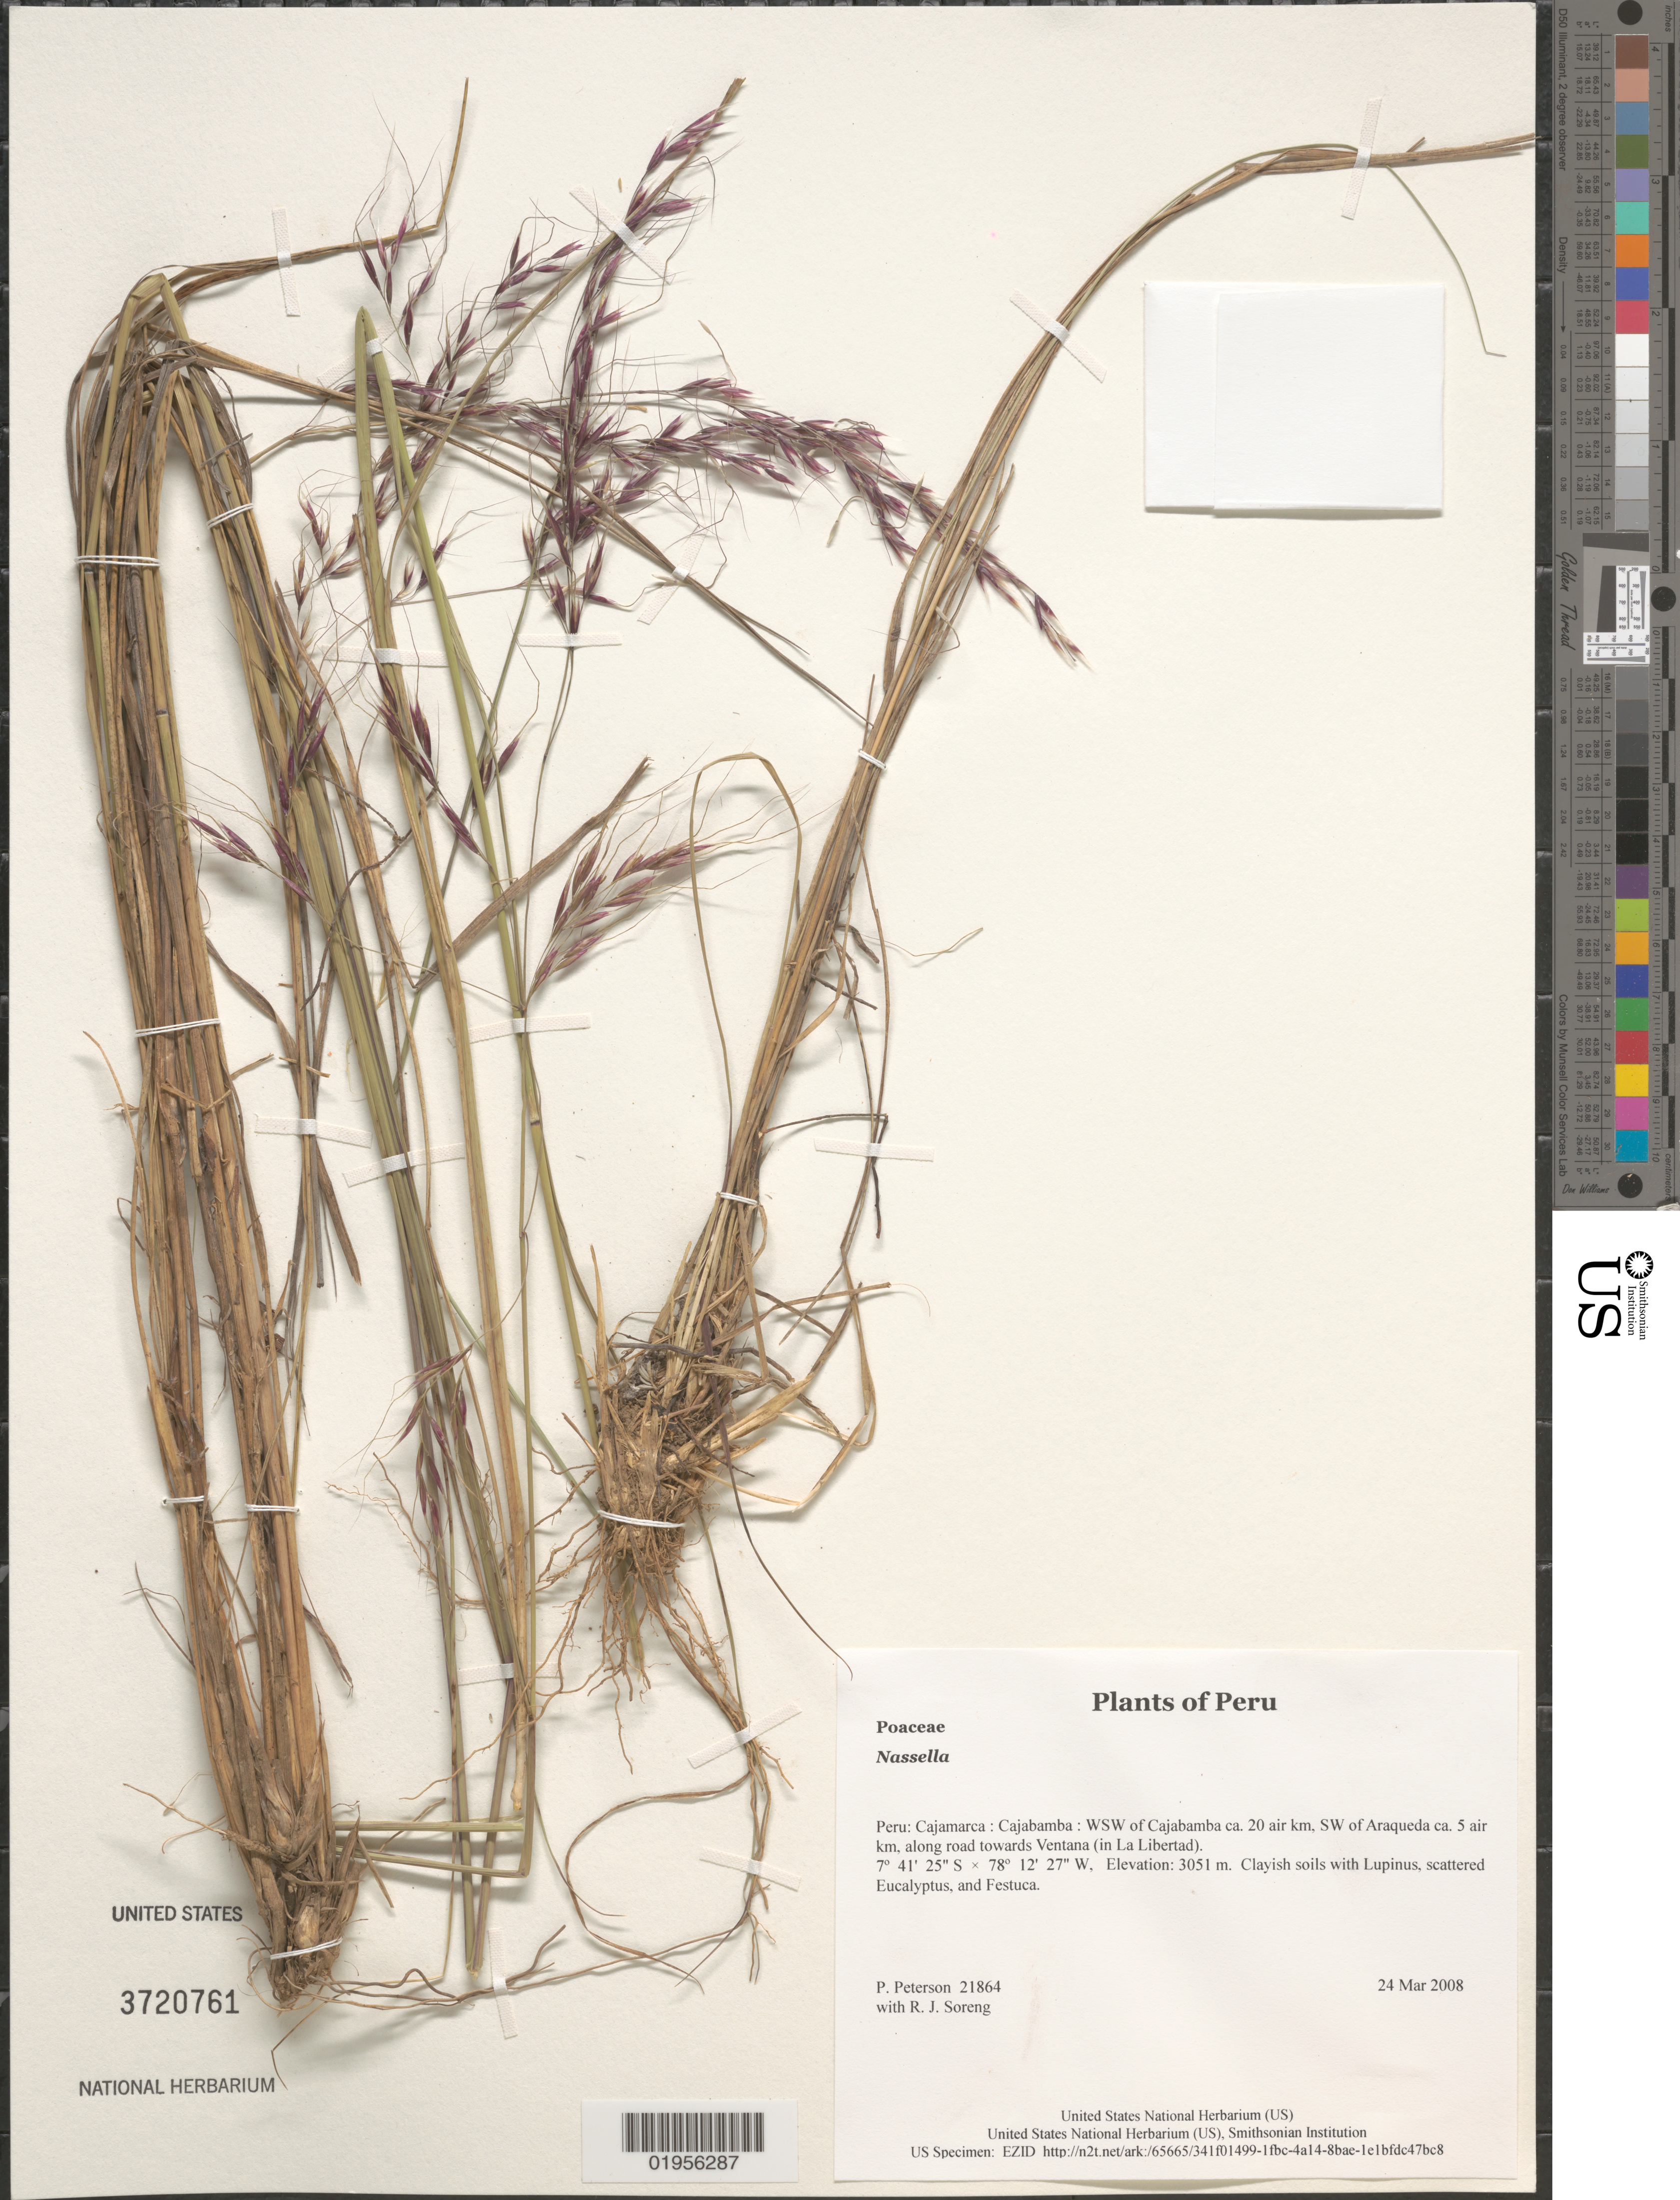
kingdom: Plantae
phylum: Tracheophyta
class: Liliopsida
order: Poales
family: Poaceae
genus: Nassella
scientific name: Nassella sp.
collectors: P. M. Peterson & R. J. Soreng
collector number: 21864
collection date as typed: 24 Mar 2008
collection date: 2008-03-24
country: Peru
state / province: Cajamarca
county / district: Cajabamba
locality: WSW of Cajabamba ca. 20 air km, SW of Araqueda ca. 5 air km, along road towards Ventana (in La Libertad)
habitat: Clayish soils with Lupinus, scattered Eucalyptus, and Festuca.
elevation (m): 3051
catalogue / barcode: US 3720761